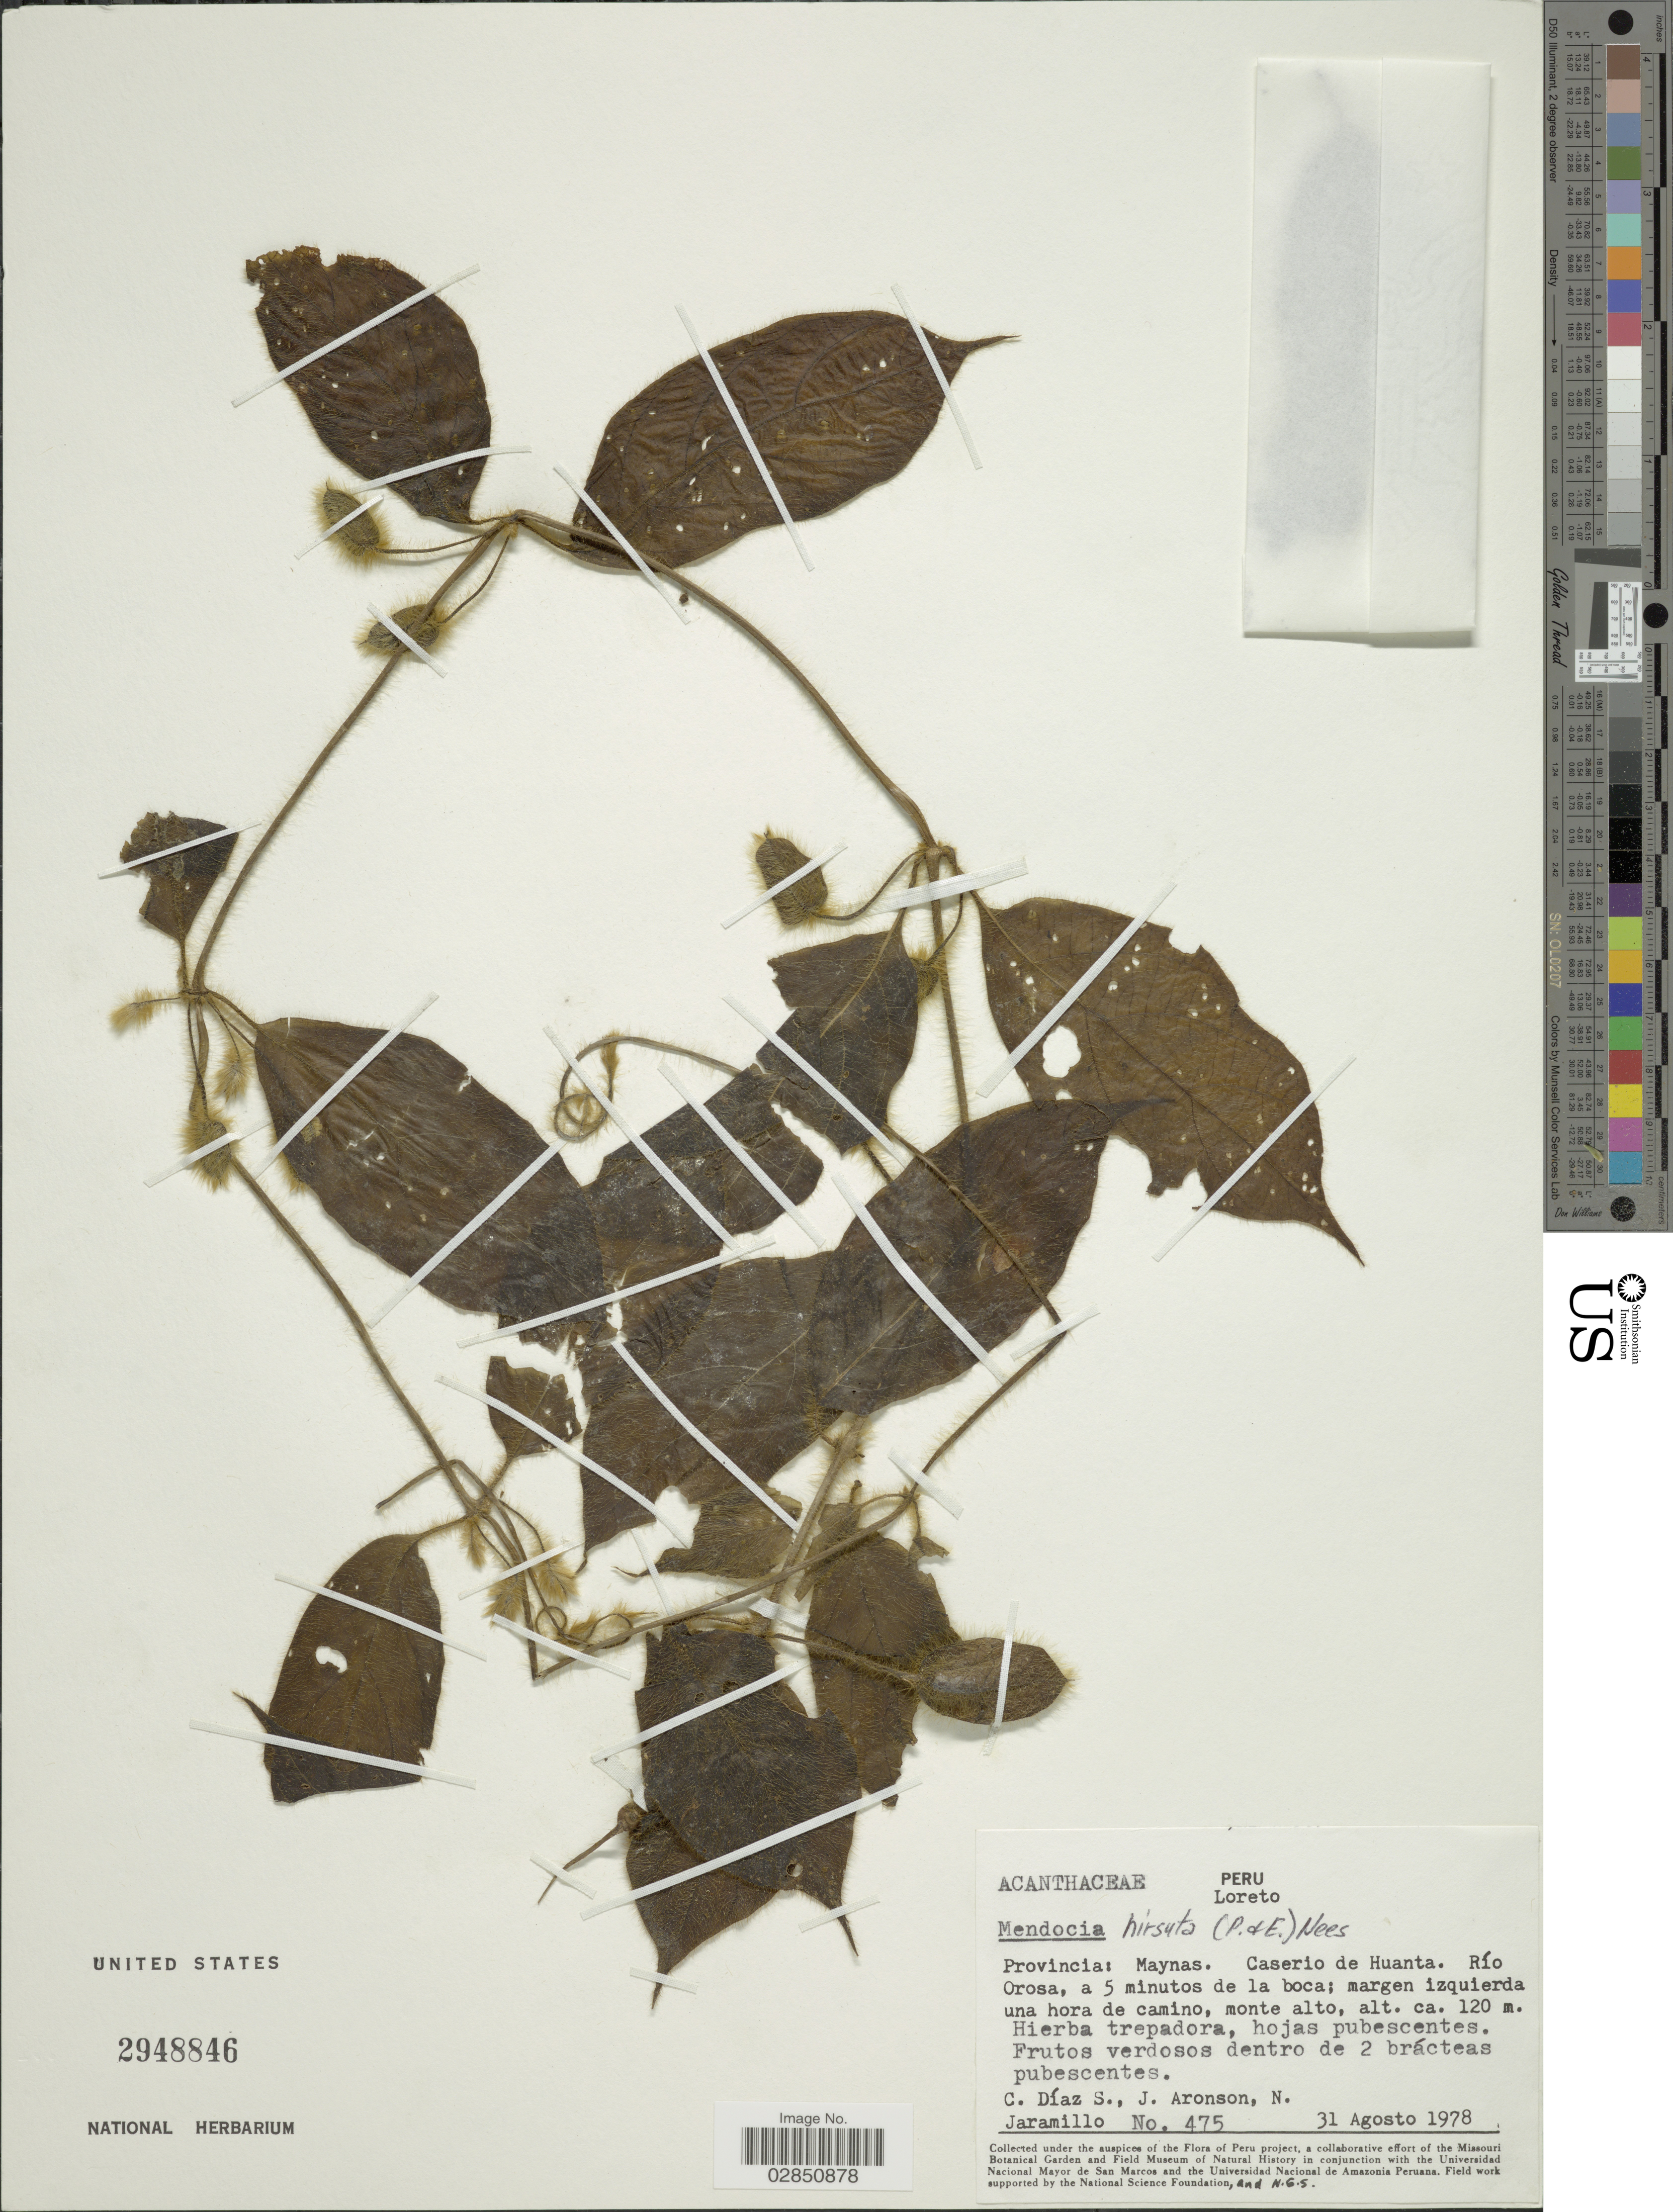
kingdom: Plantae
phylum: Tracheophyta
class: Magnoliopsida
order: Lamiales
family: Acanthaceae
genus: Mendoncia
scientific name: Mendoncia bivalvis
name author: (L. f.) Merr.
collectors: C. Díaz, J. Aronson & N. Jaramillo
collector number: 475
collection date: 1978-08-31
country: Peru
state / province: Loreto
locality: Provincia: Maynas. Caserio de Huanta. Río Orosa, a 5 minutos de la boca.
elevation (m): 120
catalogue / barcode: US 2948846